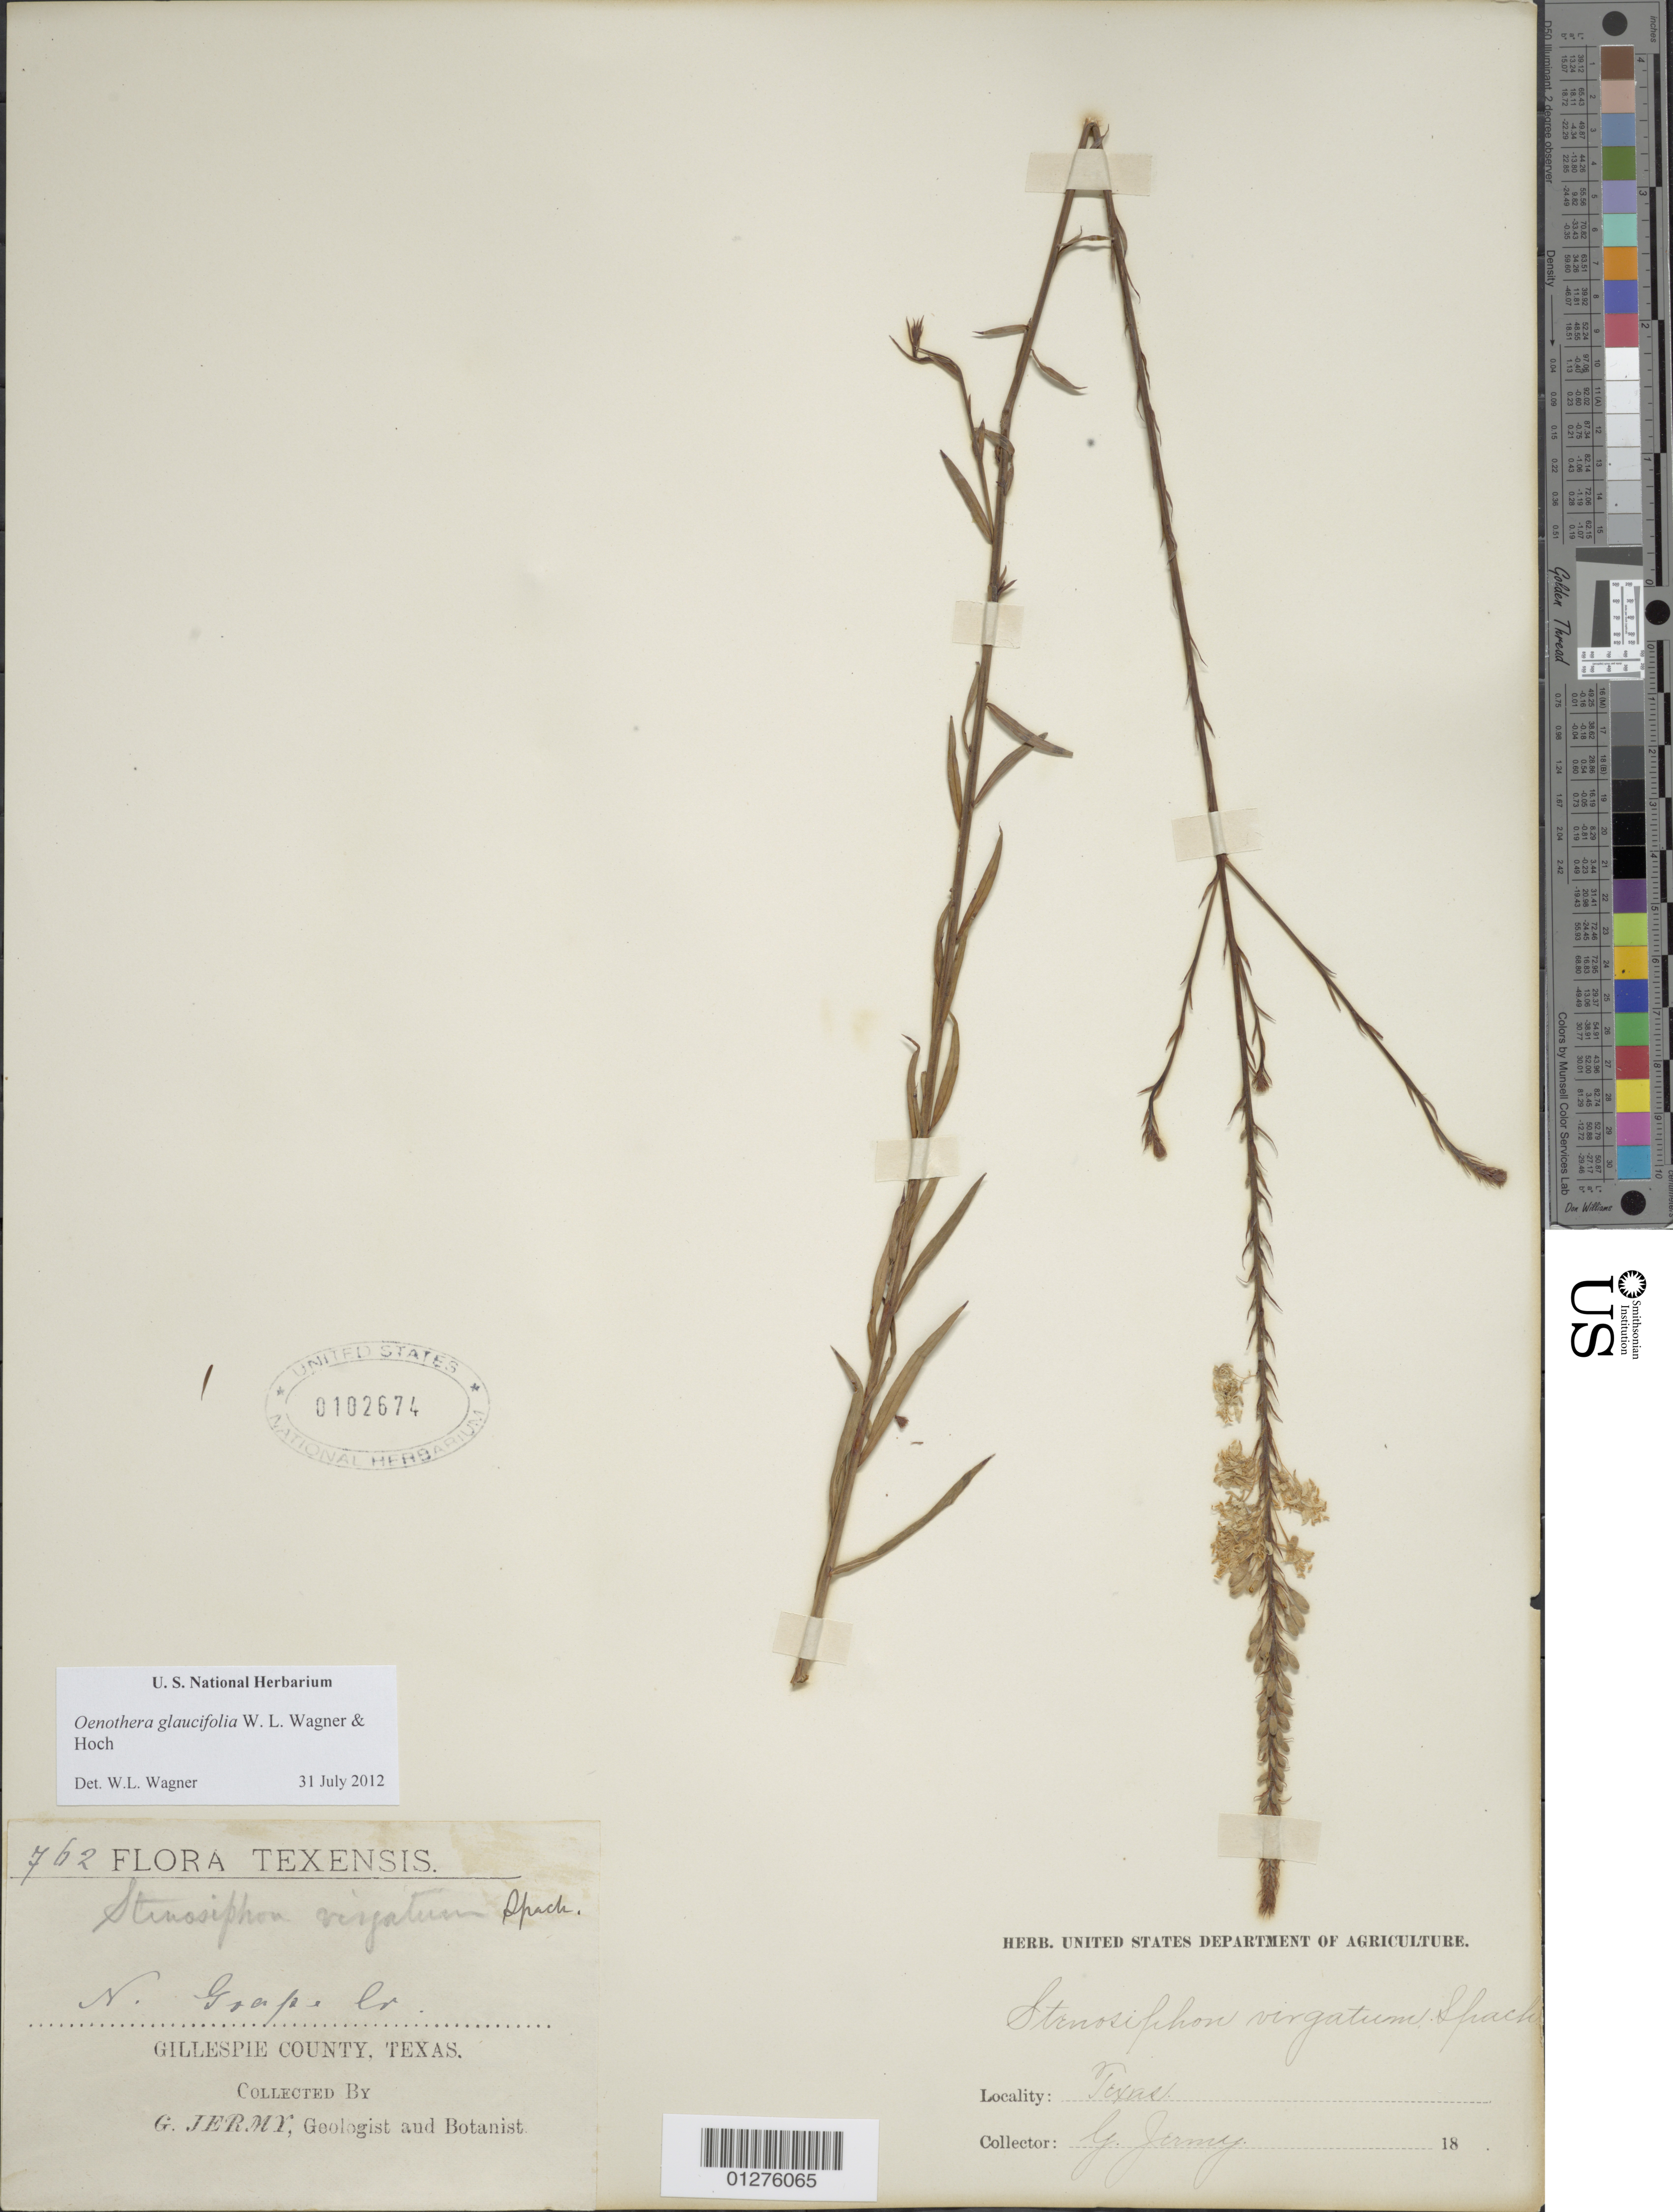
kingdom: Plantae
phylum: Tracheophyta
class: Magnoliopsida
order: Myrtales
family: Onagraceae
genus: Oenothera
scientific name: Oenothera glaucifolia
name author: W.L. Wagner & Hoch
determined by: Wagner, W. L., (BOT), Smithsonian Institution - National Museum of Natural History (UNITED STATES)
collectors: G. Jermy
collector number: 762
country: United States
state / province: Texas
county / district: Gillespie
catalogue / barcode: US 102674